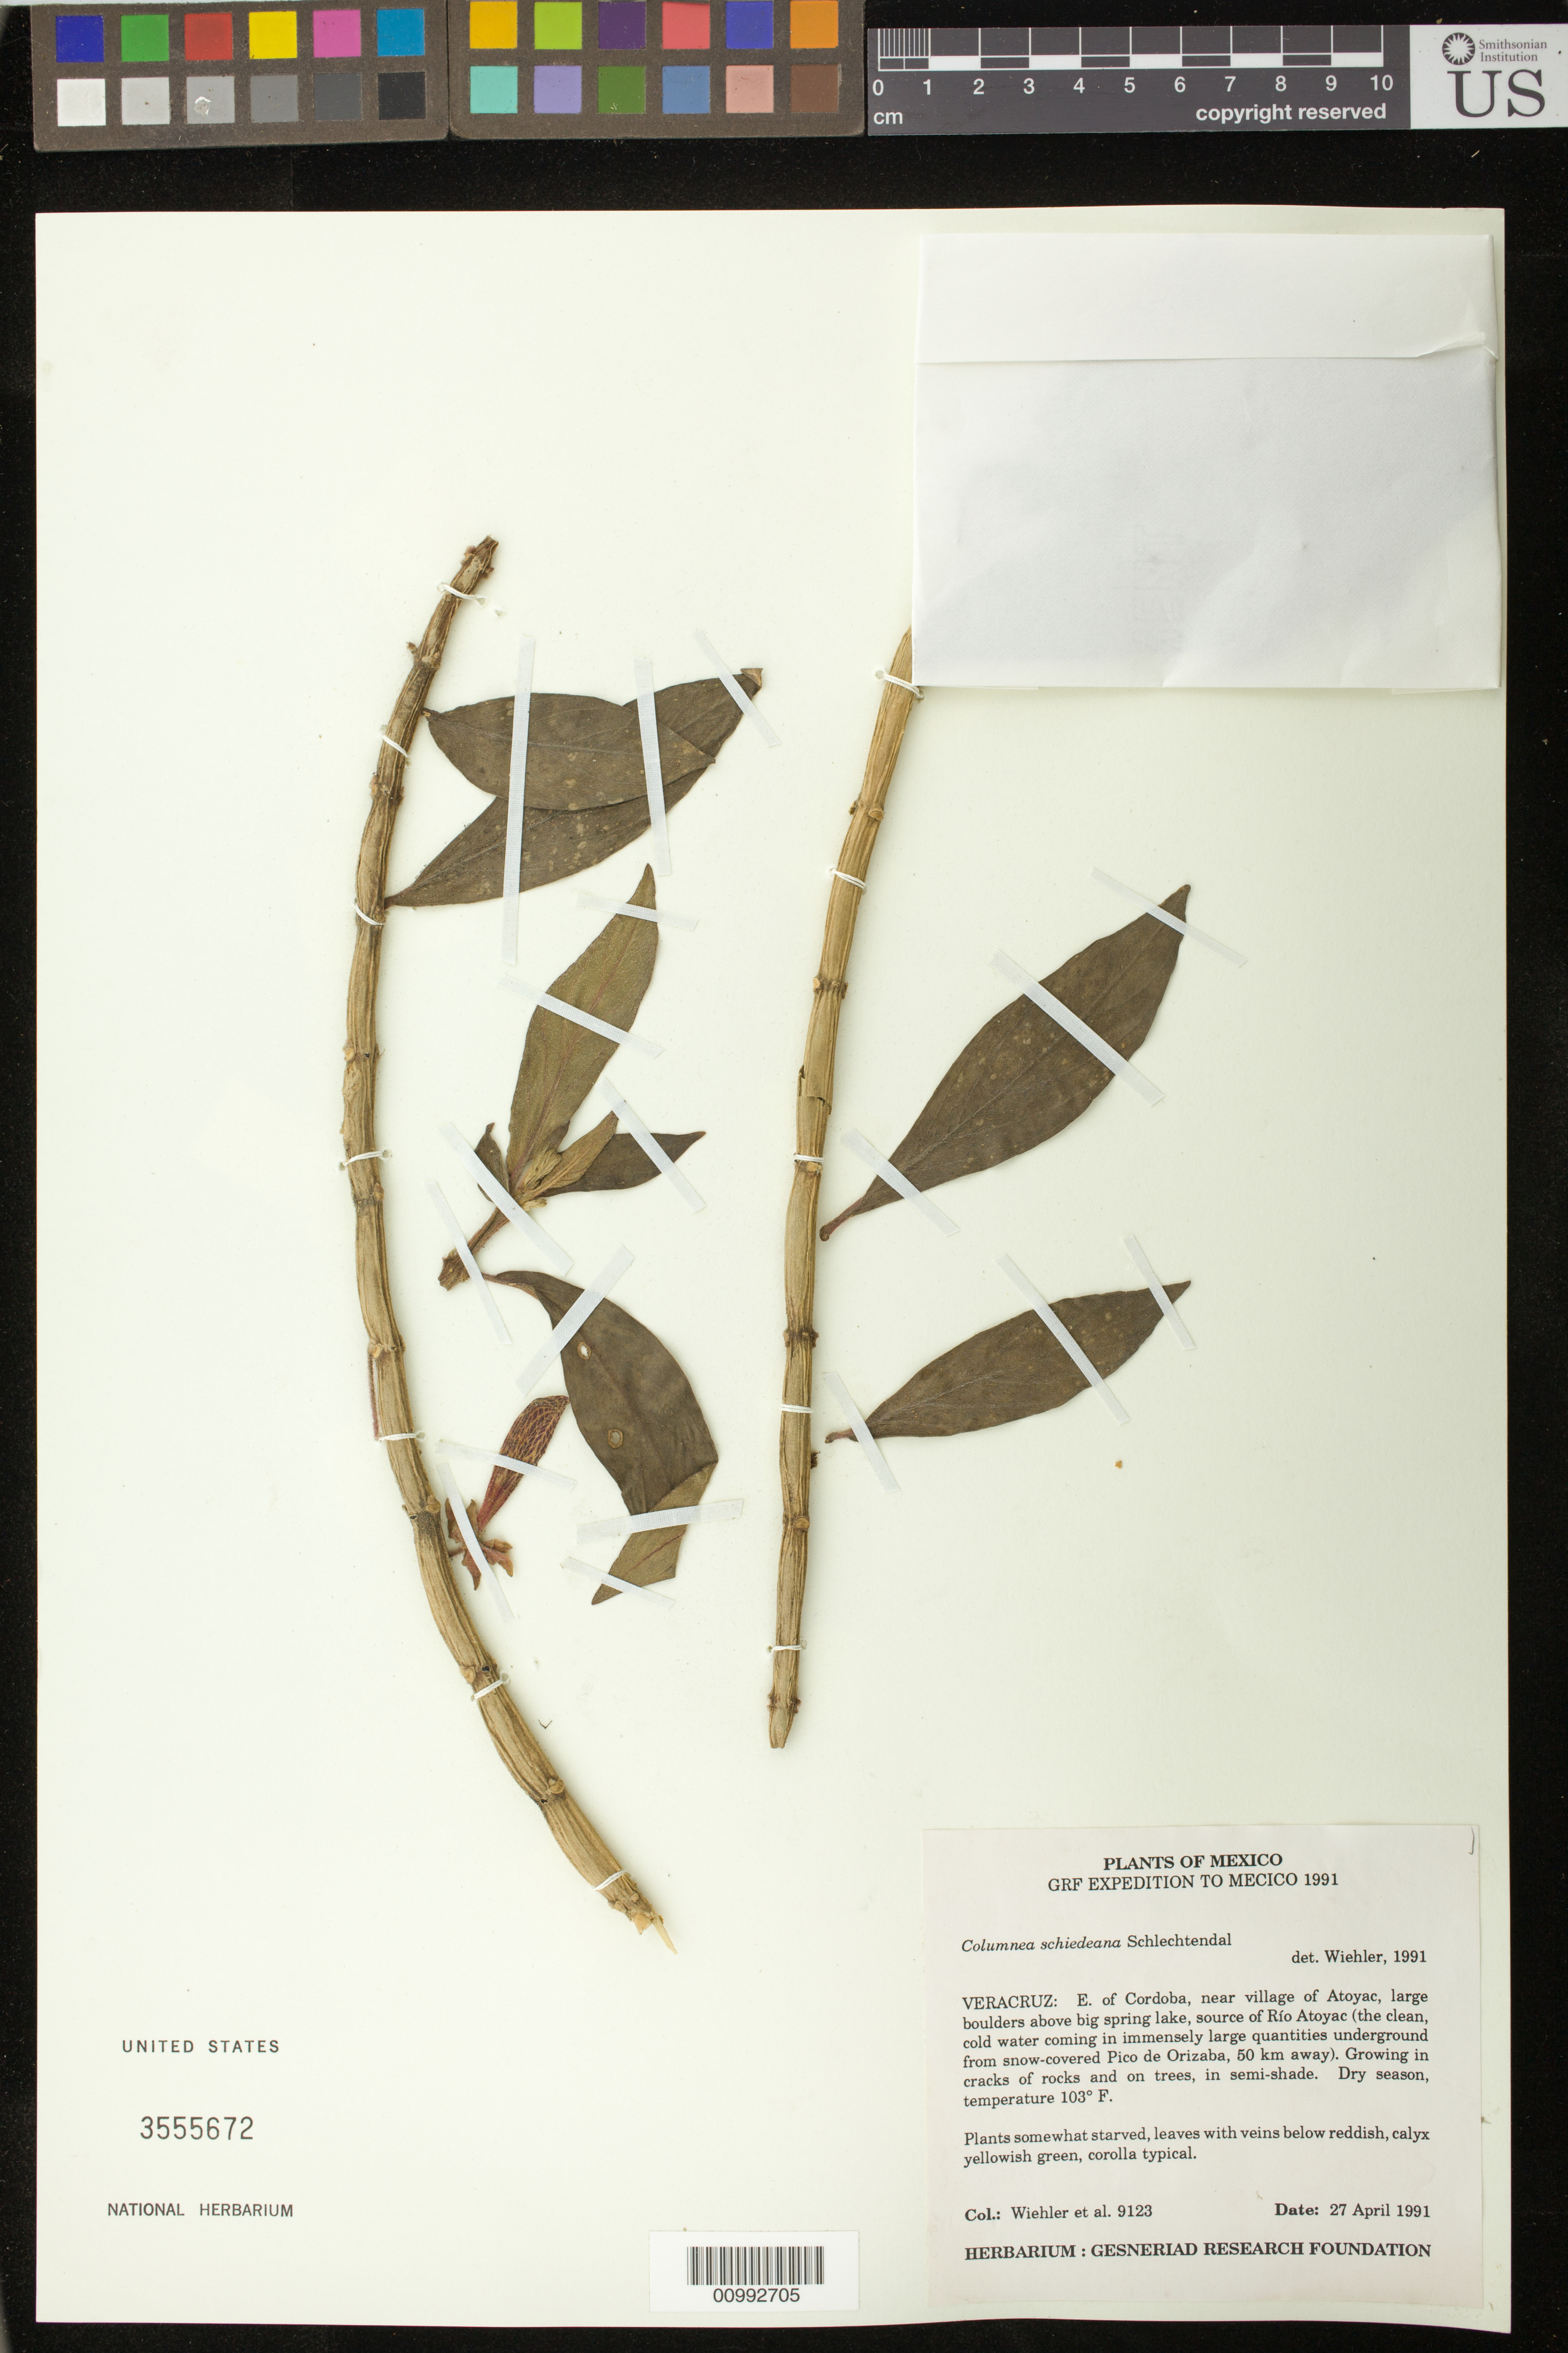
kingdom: Plantae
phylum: Tracheophyta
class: Magnoliopsida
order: Lamiales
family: Gesneriaceae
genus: Columnea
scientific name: Columnea schiedeana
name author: Schltdl.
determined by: Wiehler, H. J.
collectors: H. J. Wiehler & et al.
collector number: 9123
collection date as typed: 27 Apr 1991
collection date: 1991-04-27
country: Mexico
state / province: Veracruz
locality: Veracruz: E of Cordoba, near village of Atoyac, large boulders above big spring lake, source of Río Atoyac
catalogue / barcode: US 3555672